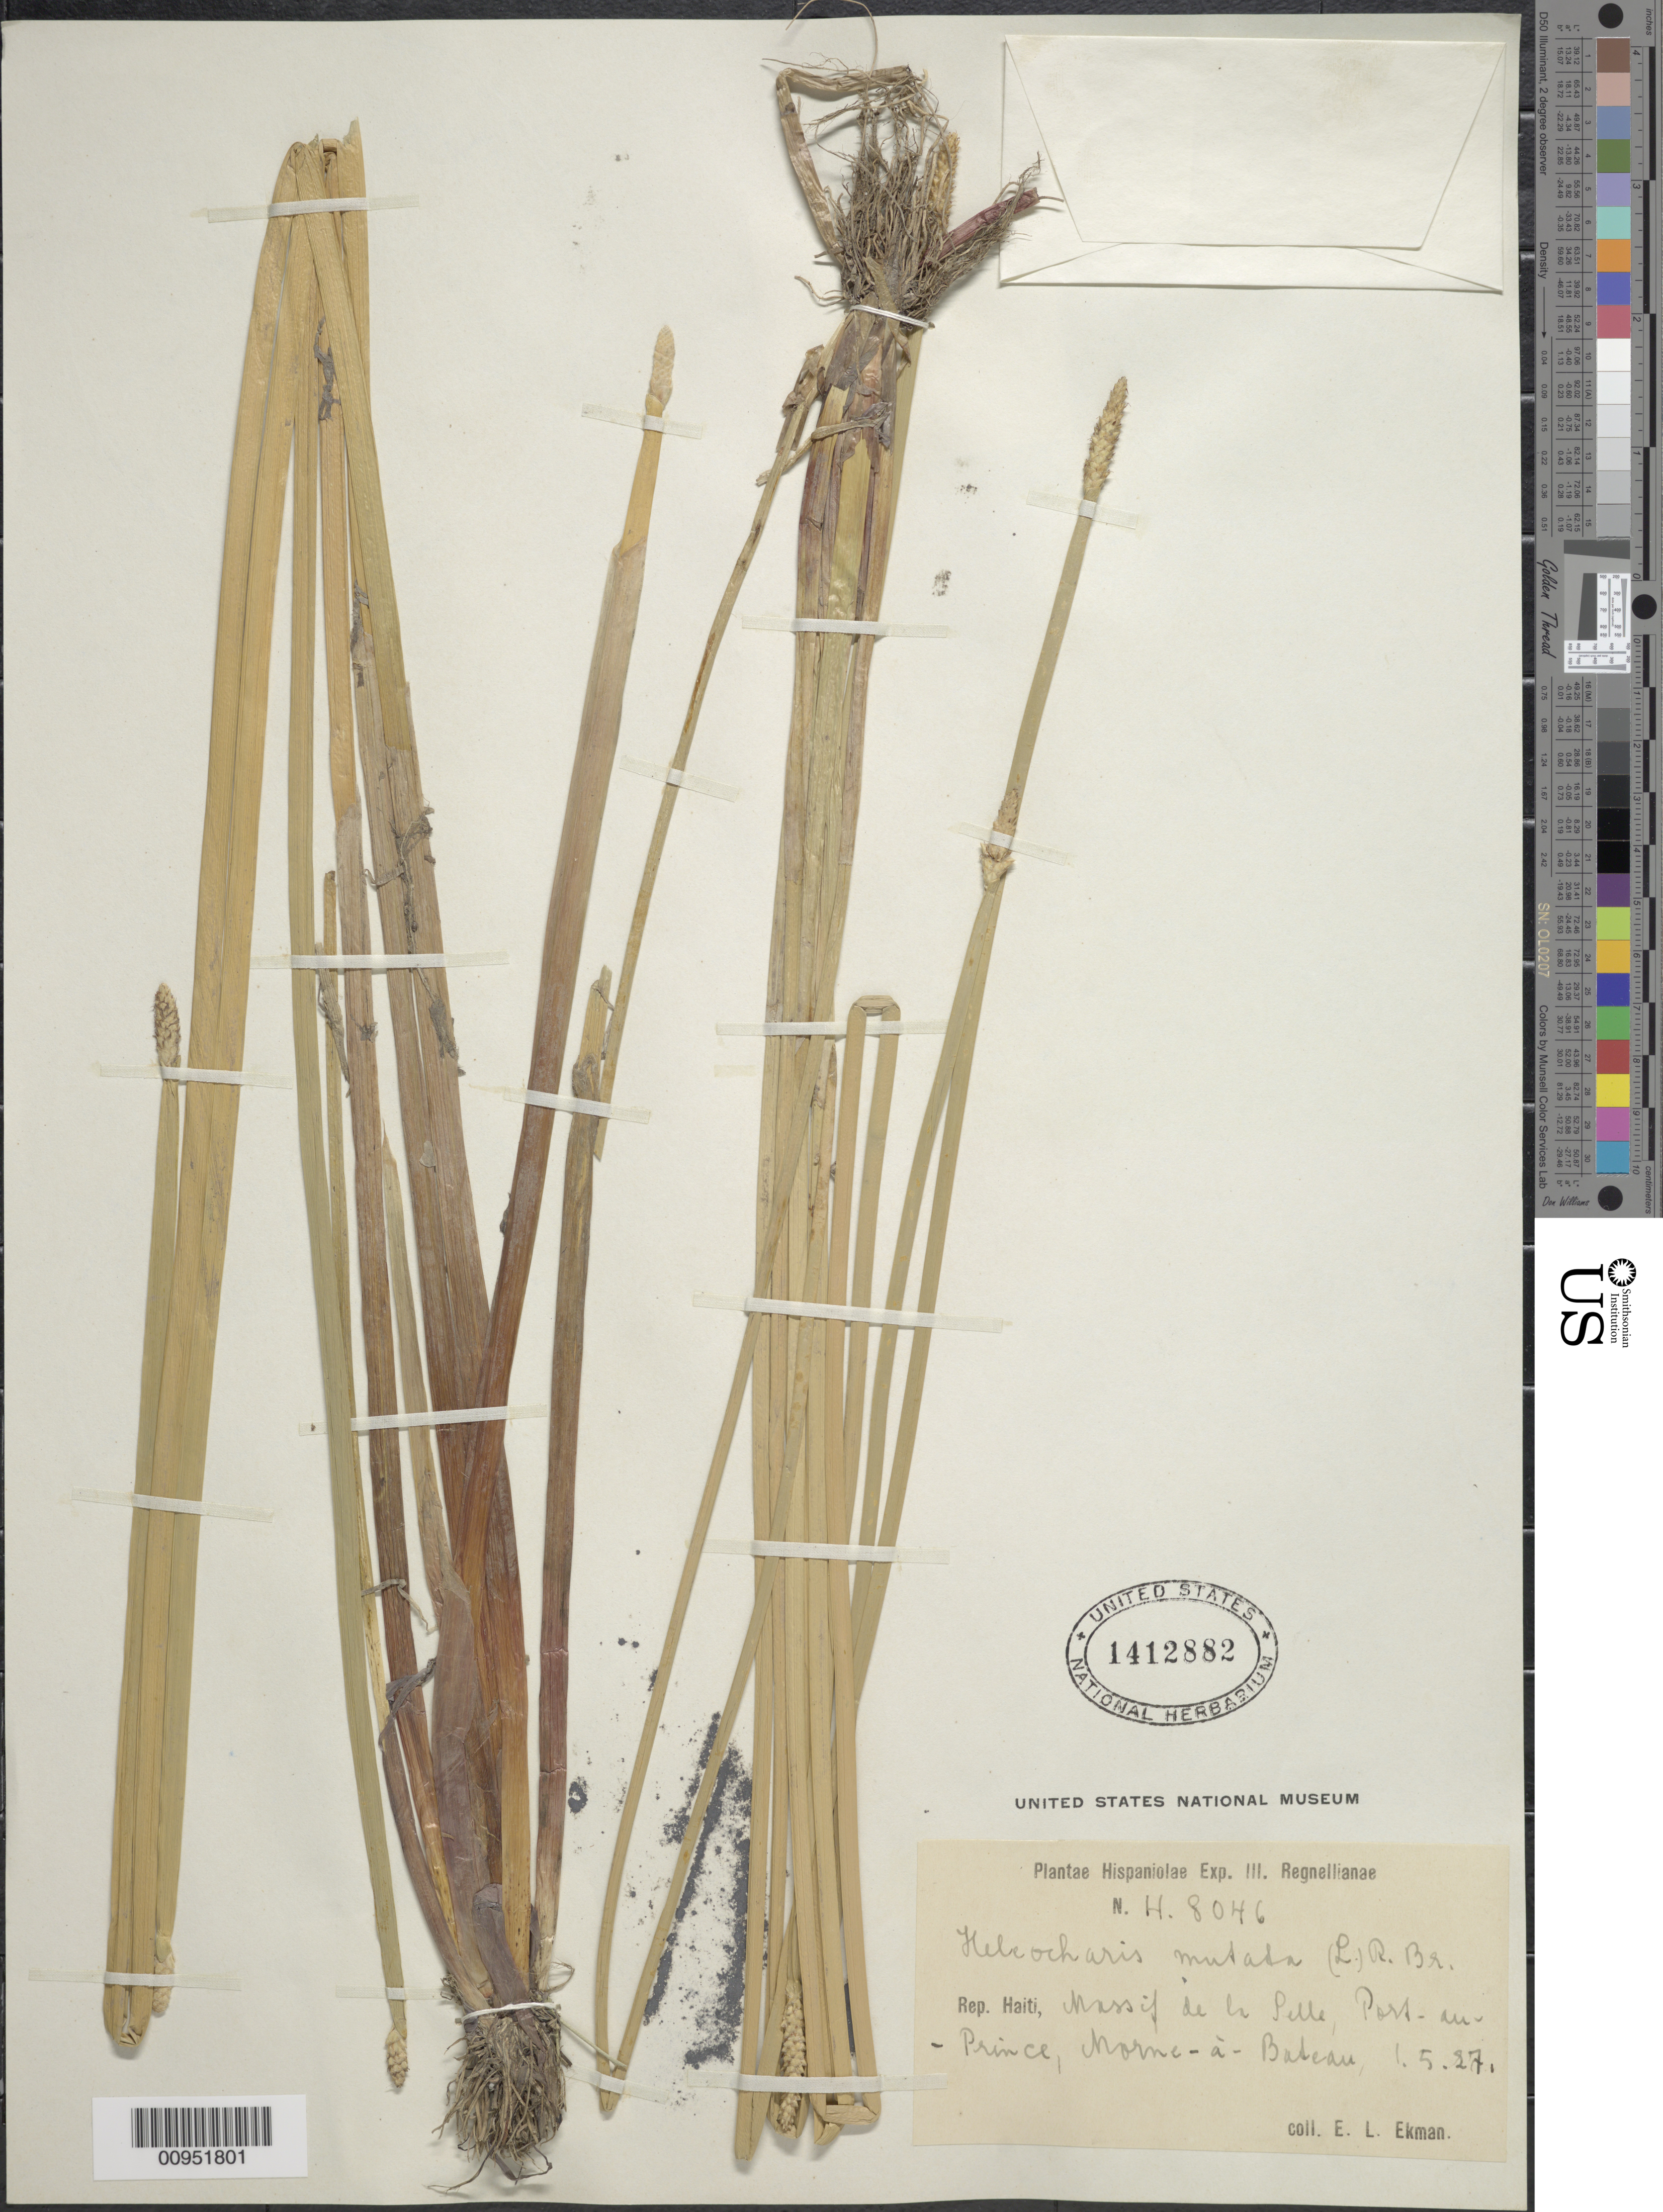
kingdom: Plantae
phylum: Tracheophyta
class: Liliopsida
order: Poales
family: Cyperaceae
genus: Eleocharis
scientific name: Eleocharis mutata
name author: (L.) Roem. & Schult.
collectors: E. L. Ekman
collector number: H 8046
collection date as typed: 01 May 1927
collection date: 1927-05-01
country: Haiti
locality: Massif de la Selle, Port au Prince, Morne à Bateau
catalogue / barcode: US 1412882